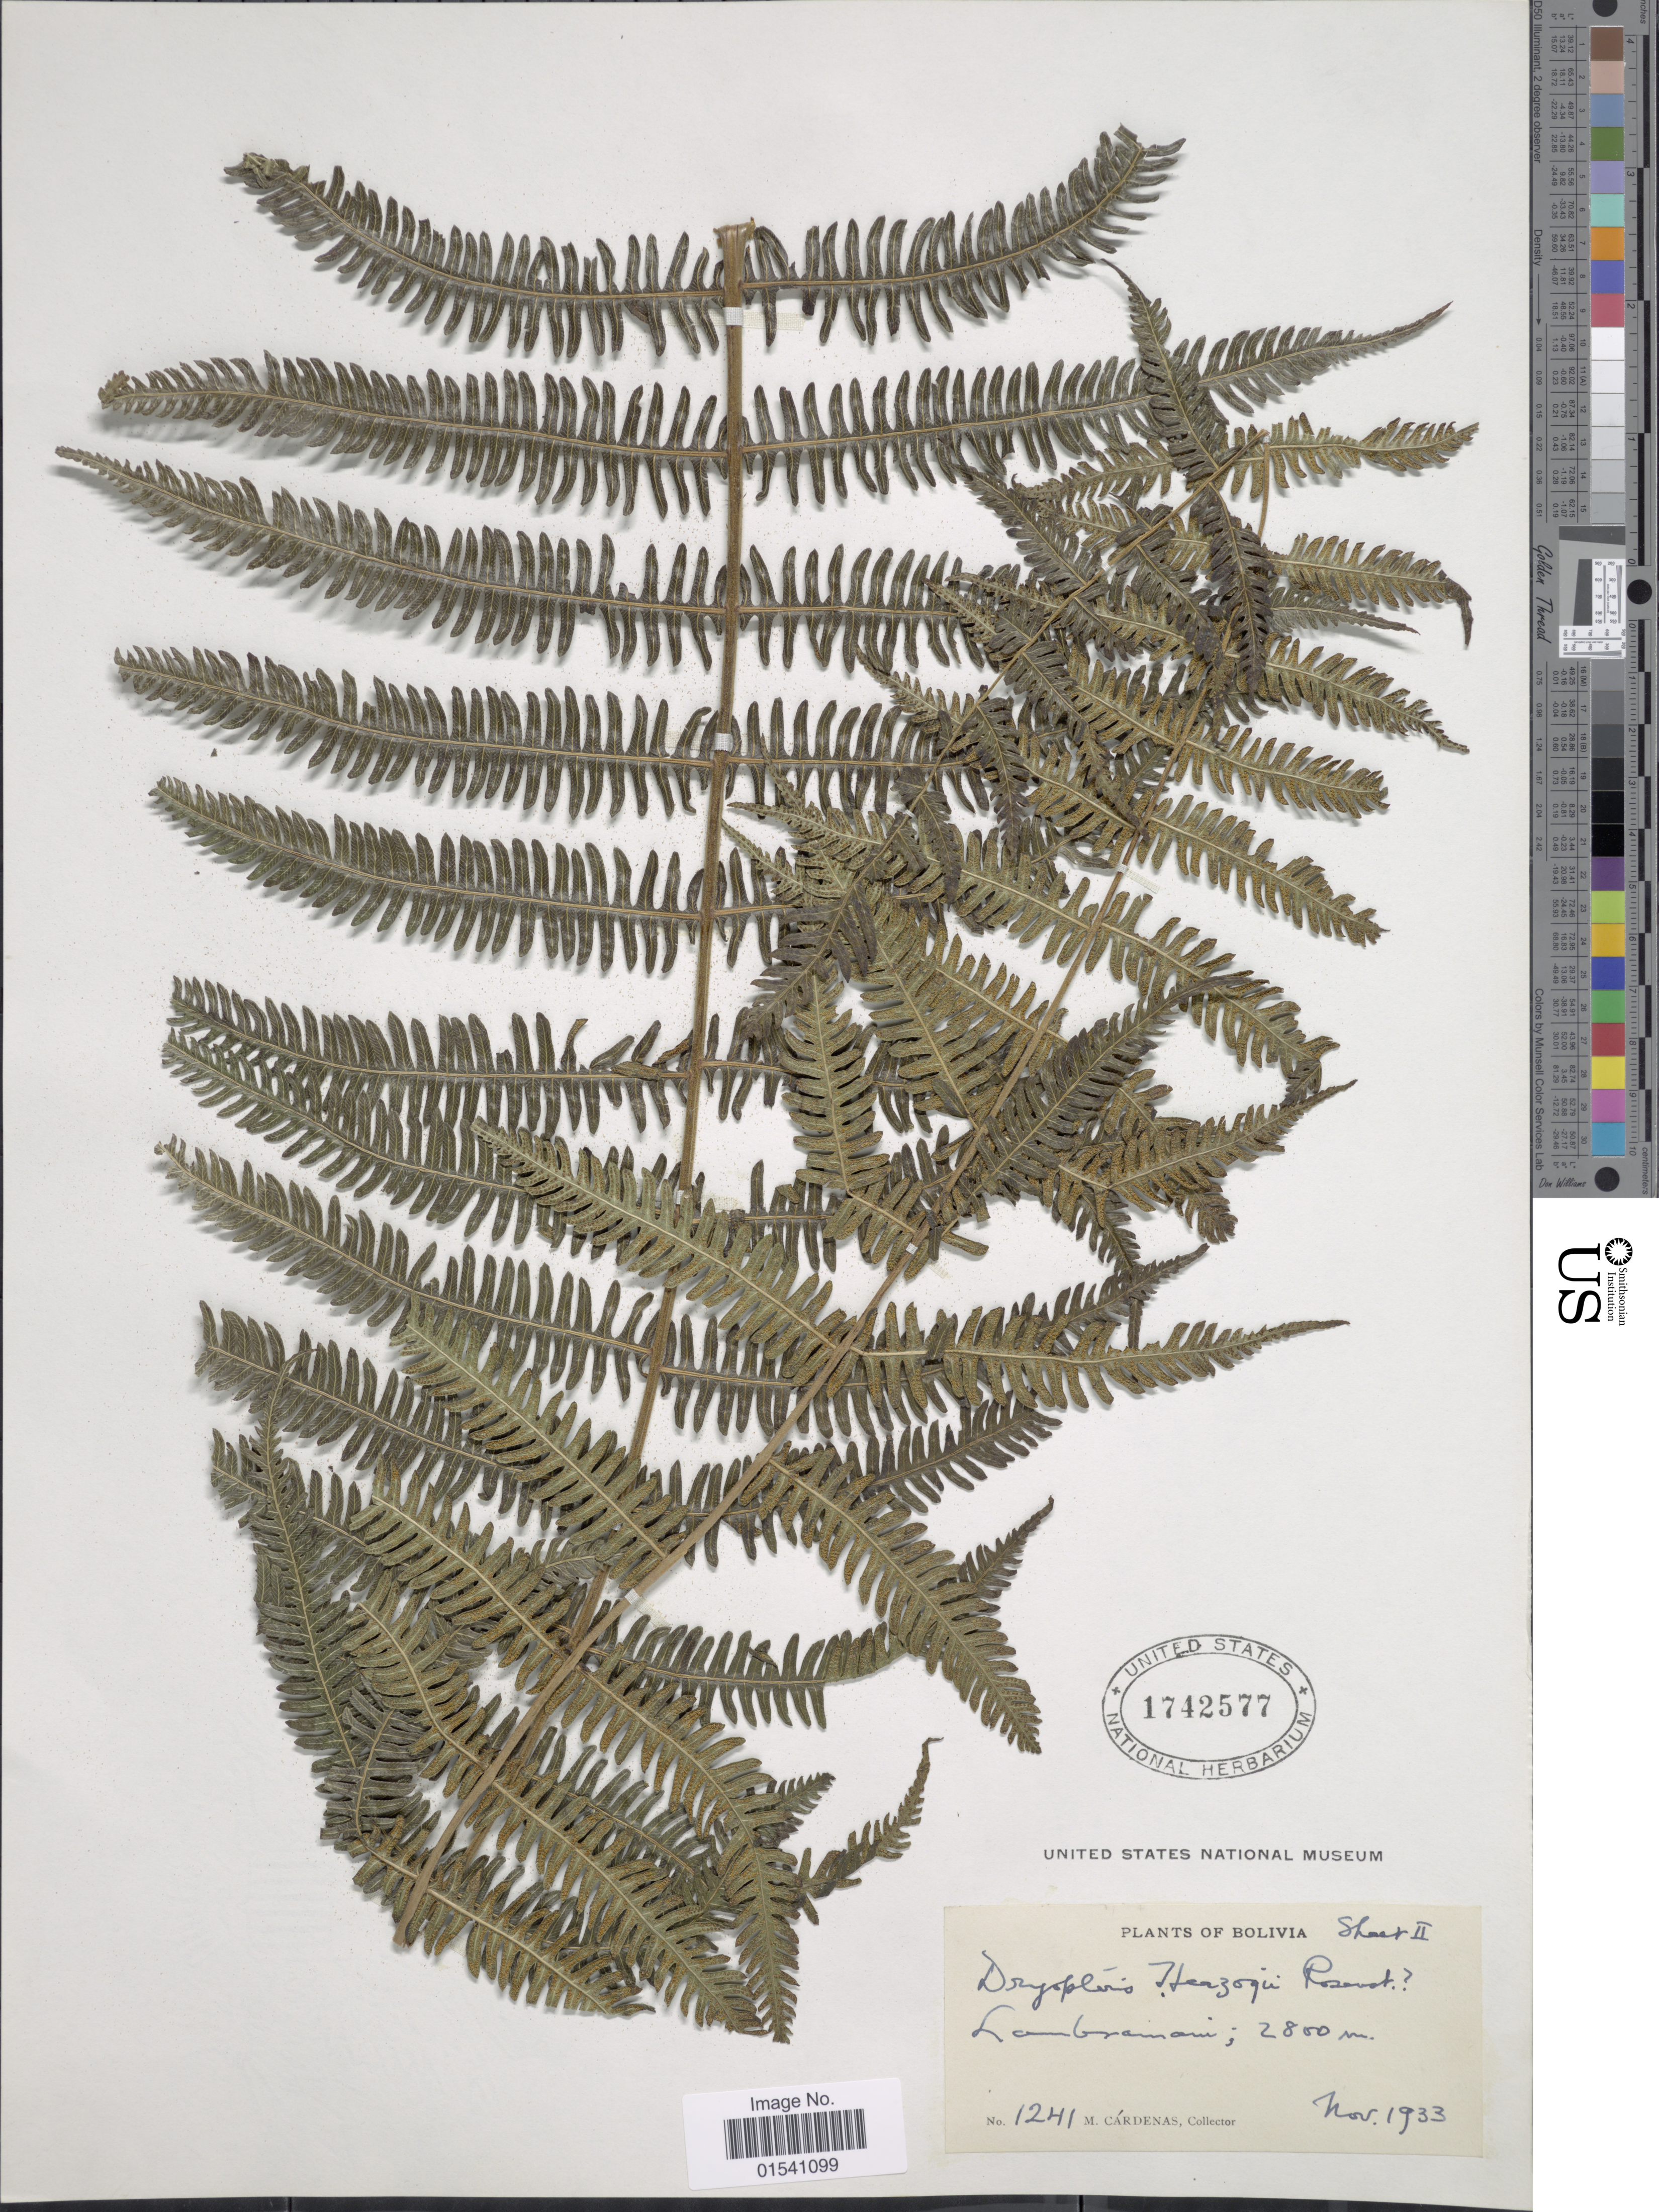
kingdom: Plantae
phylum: Tracheophyta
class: Polypodiopsida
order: Polypodiales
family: Thelypteridaceae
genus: Amauropelta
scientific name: Amauropelta sp.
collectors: M. Cárdenas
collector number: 1241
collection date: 1933-11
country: Bolivia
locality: Lambramani.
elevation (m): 2800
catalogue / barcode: US 1742577